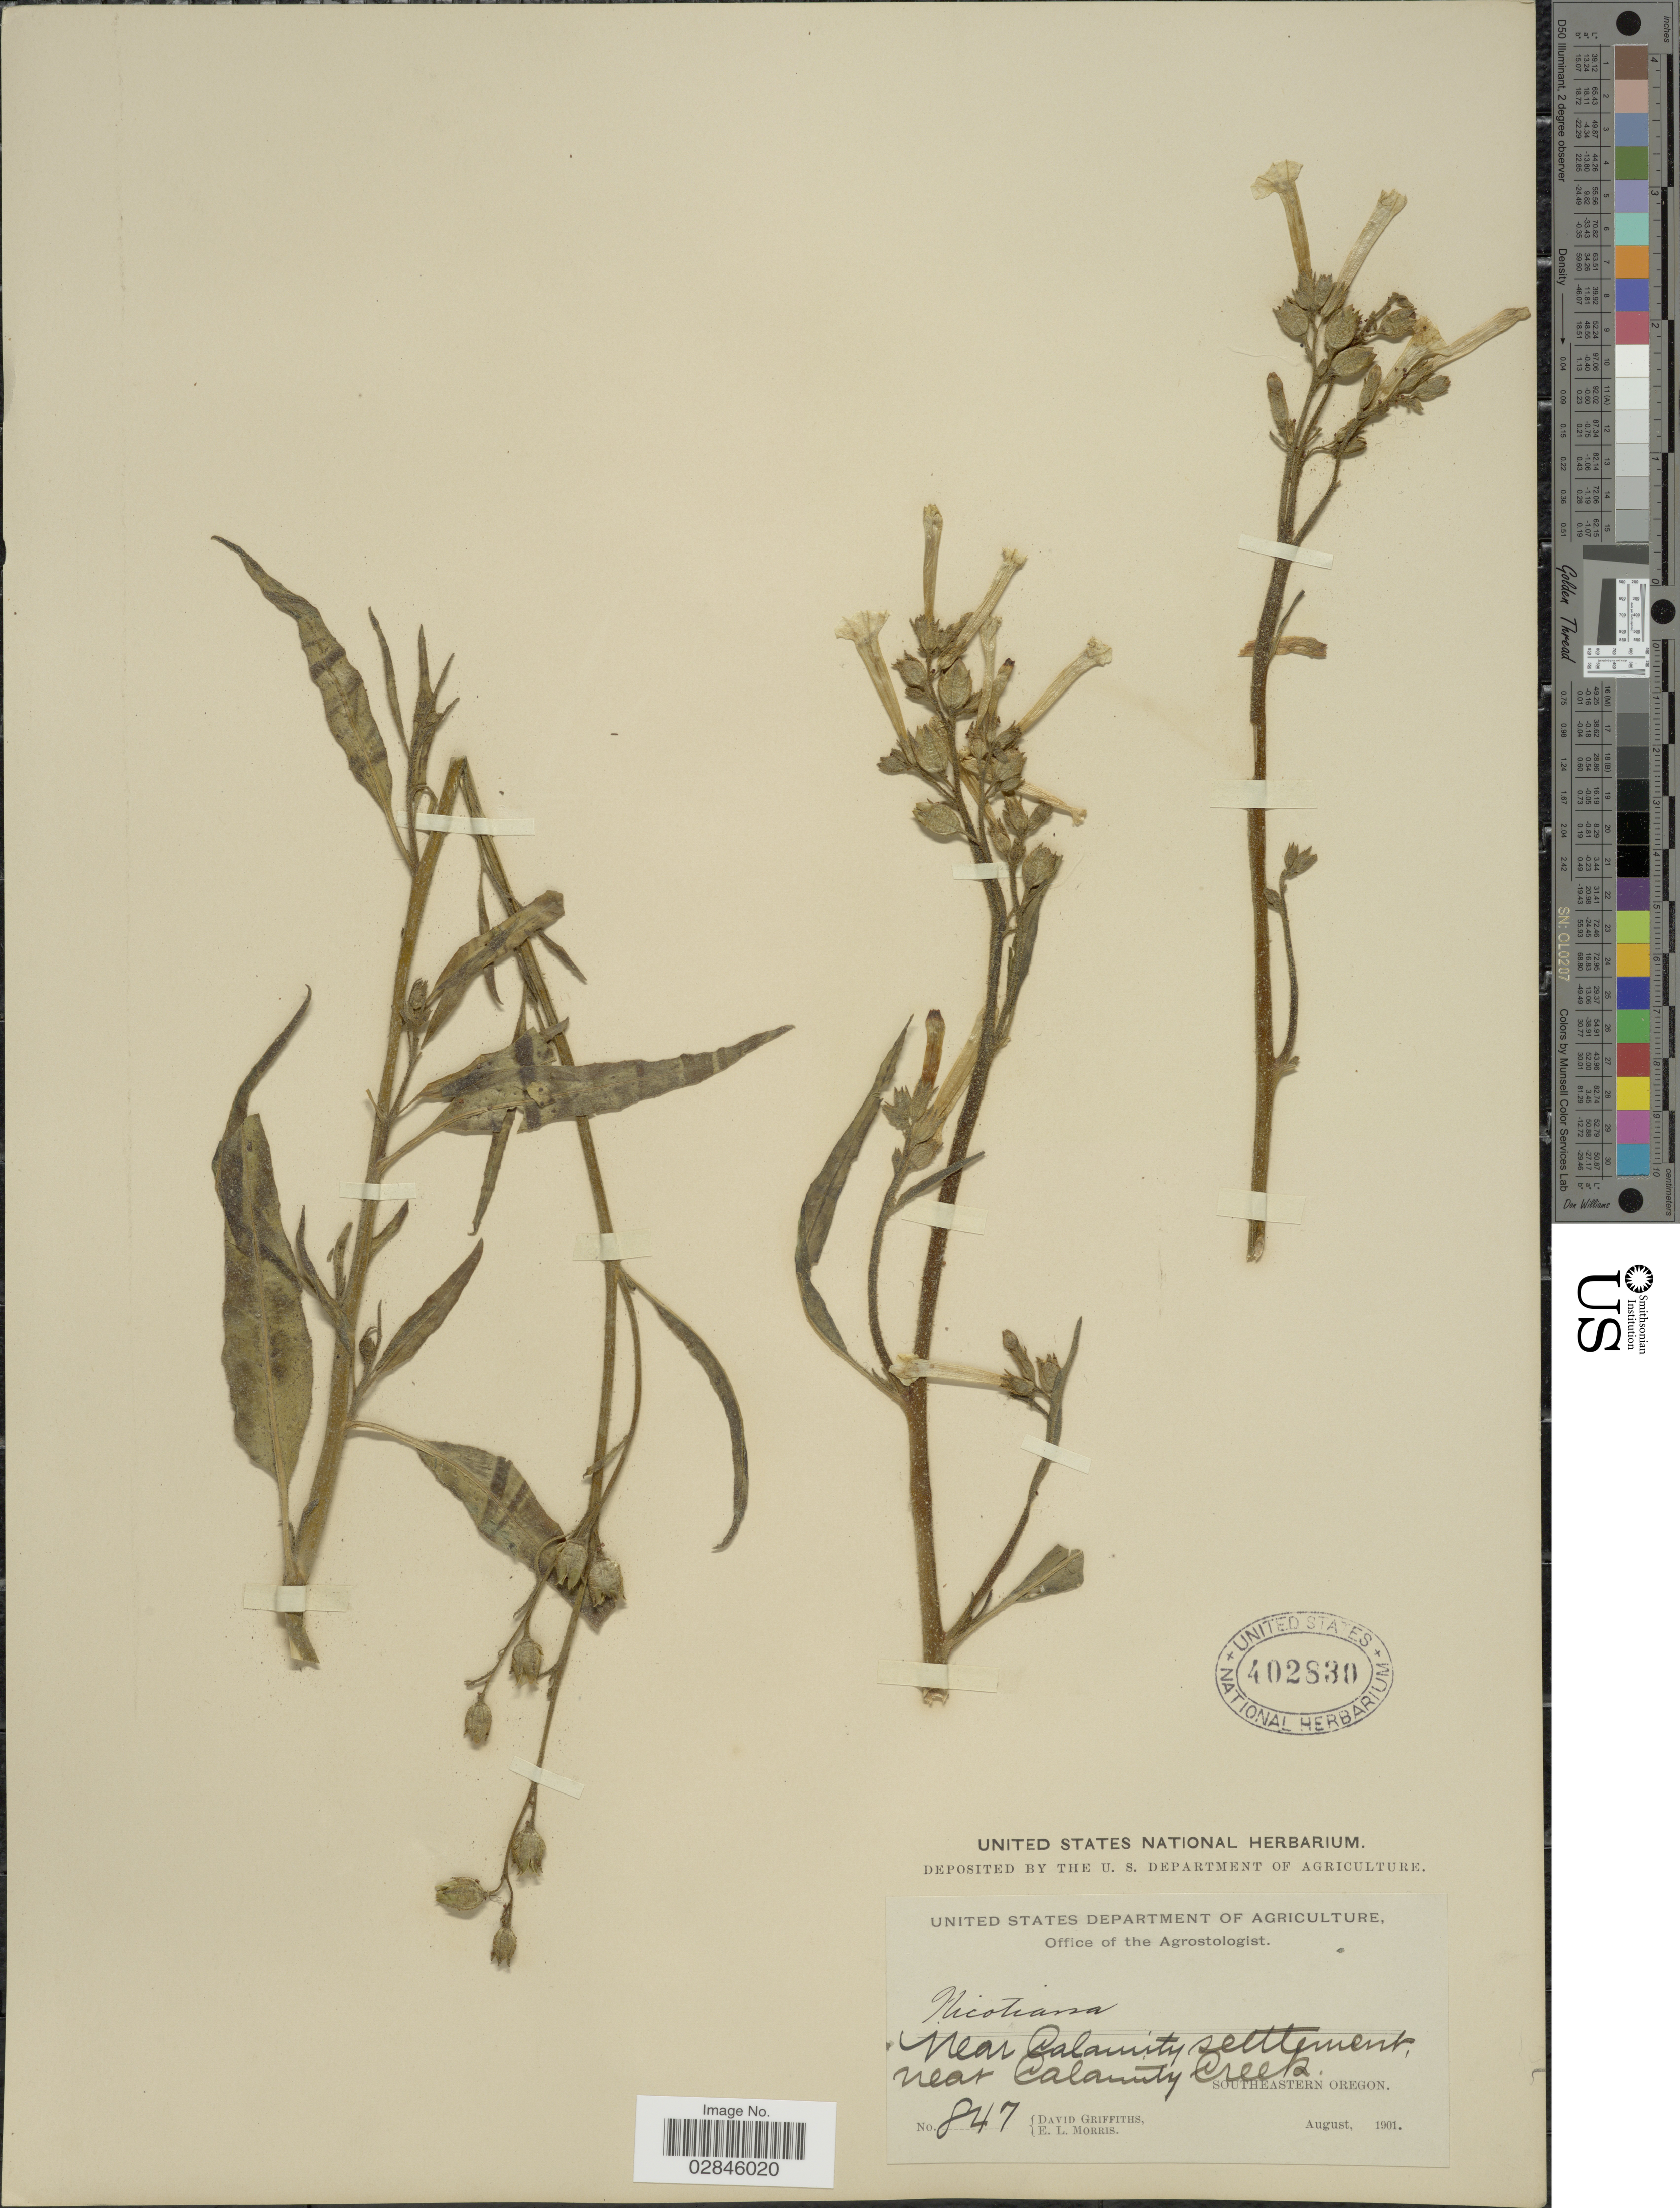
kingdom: Plantae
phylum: Tracheophyta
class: Magnoliopsida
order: Solanales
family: Solanaceae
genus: Nicotiana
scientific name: Nicotiana attenuata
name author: Torr. ex S. Watson in C. King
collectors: D. Griffiths & E. Morris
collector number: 847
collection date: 1901-08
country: United States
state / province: Oregon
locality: Near Calamity settlement, near Calamity Creek. Southeastern Oregon.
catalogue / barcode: US 402830